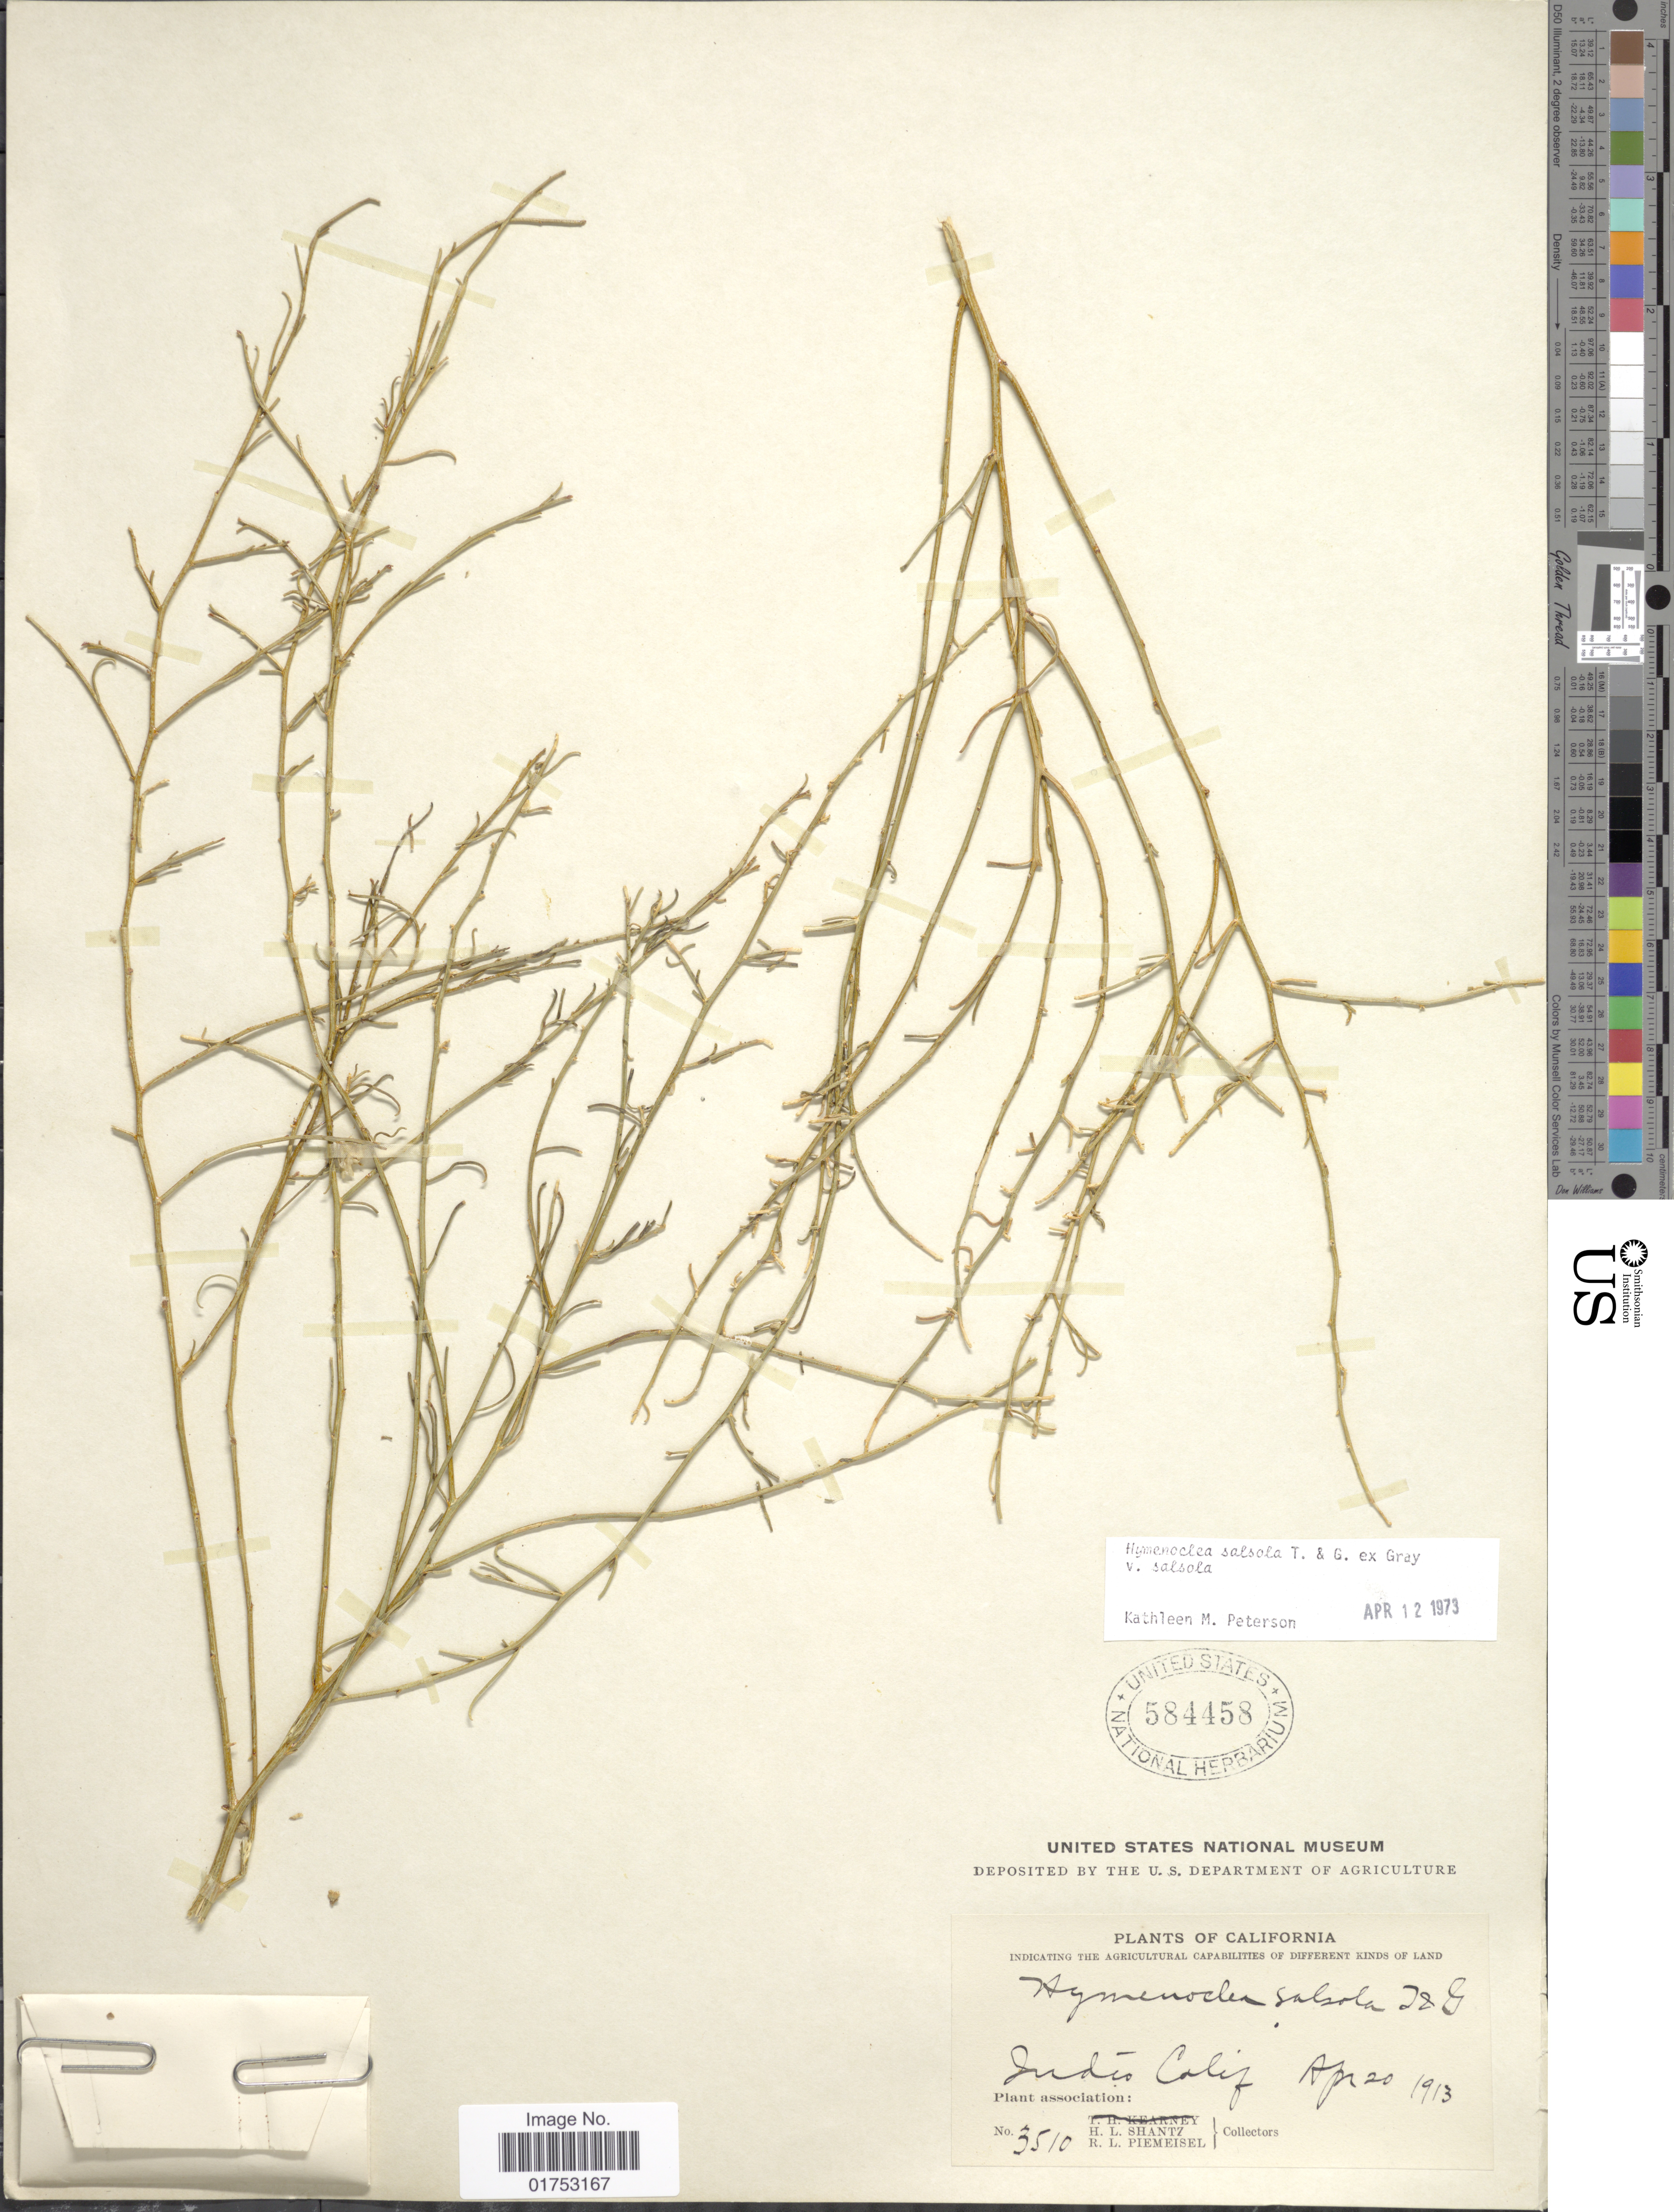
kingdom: Plantae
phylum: Tracheophyta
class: Magnoliopsida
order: Asterales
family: Asteraceae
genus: Hymenoclea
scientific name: Hymenoclea salsola var. salsola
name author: Torr. & A. Gray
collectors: H. Shantz & R. L. Piemeisel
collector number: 3510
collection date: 1913-04-20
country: United States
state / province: California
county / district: Riverside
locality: Indio, Calif.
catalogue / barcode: US 584458